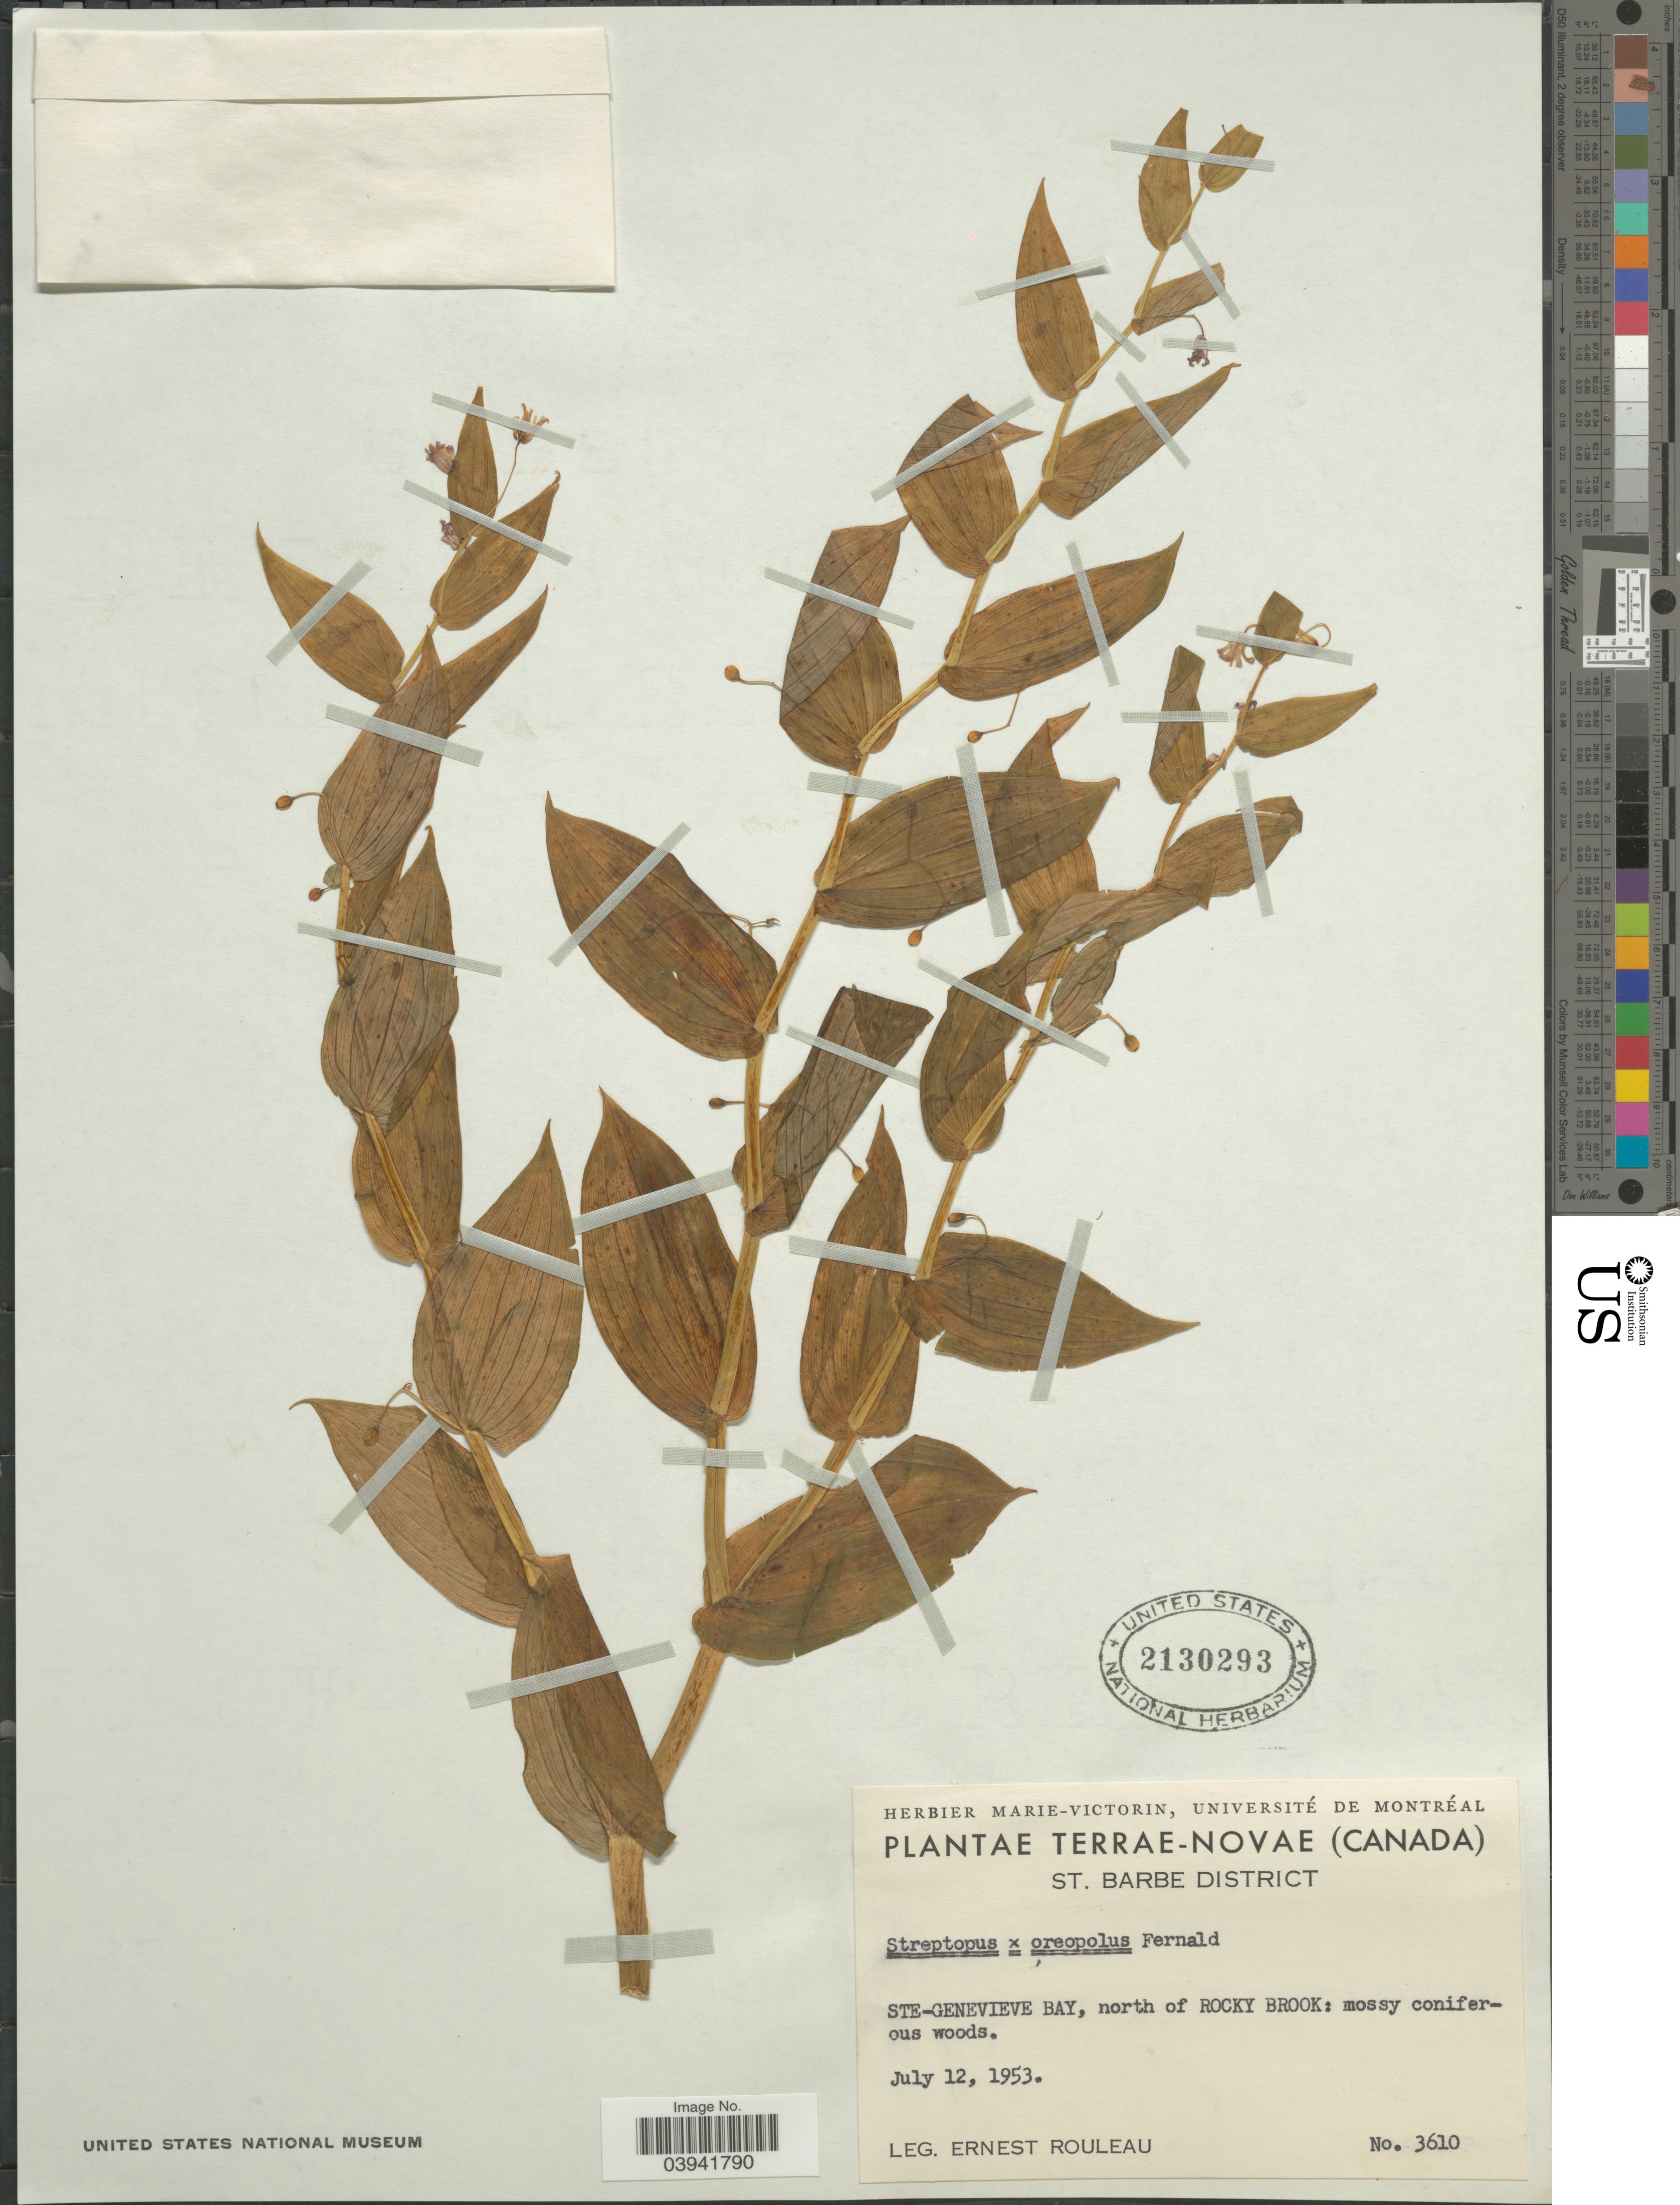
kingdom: Plantae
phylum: Tracheophyta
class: Liliopsida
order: Liliales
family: Liliaceae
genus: Streptopus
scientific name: Streptopus x oreopolus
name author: Fernald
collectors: J. Rouleau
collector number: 3610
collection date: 1953-07-12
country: Canada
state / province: Newfoundland and Labrador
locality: Terræ-Novæ. St. Barbe District. Ste-Genevieve Bay, north of Rocky Brook.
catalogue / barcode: US 2130293